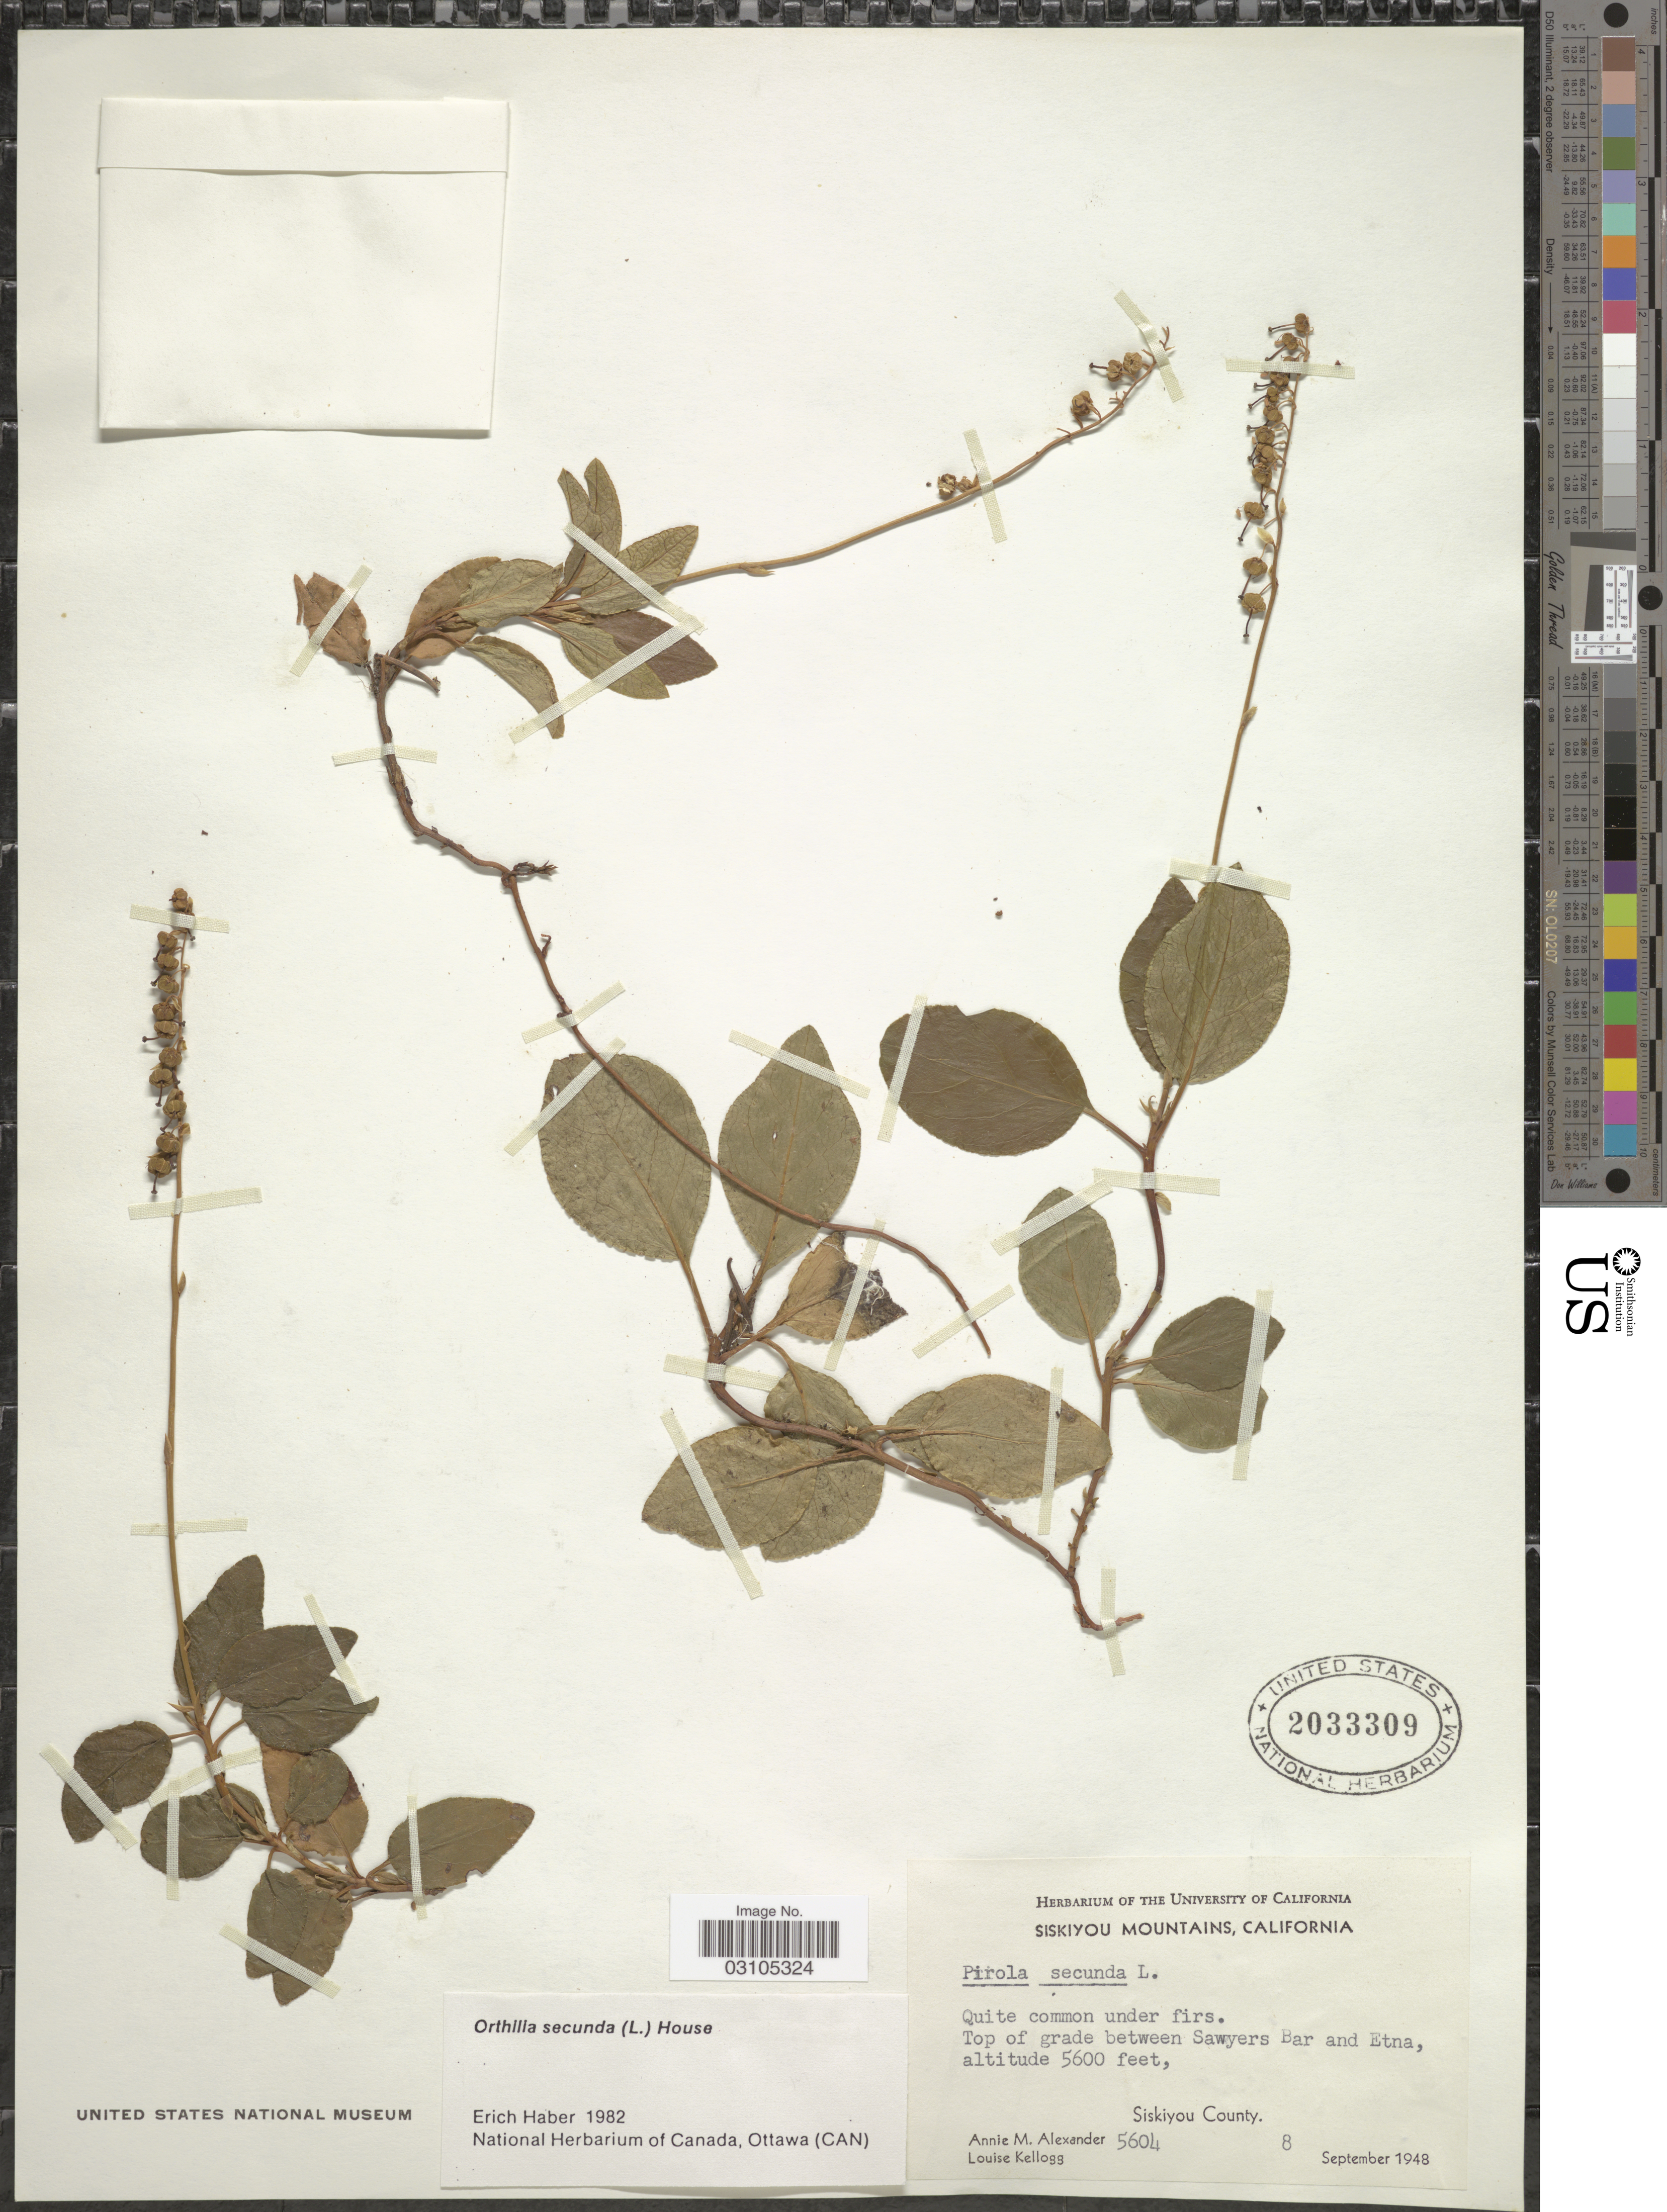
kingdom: Plantae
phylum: Tracheophyta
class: Magnoliopsida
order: Ericales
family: Ericaceae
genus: Orthilia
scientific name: Orthilia secunda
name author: (L.) House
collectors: A. M. Alexander & L. Kellogg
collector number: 5604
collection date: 1948-09-08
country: United States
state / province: California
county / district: Siskiyou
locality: Siskiyou Mountains. Top of grade between Sawyers Bar and Etna. Siskiyou County.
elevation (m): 1707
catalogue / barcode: US 2033309